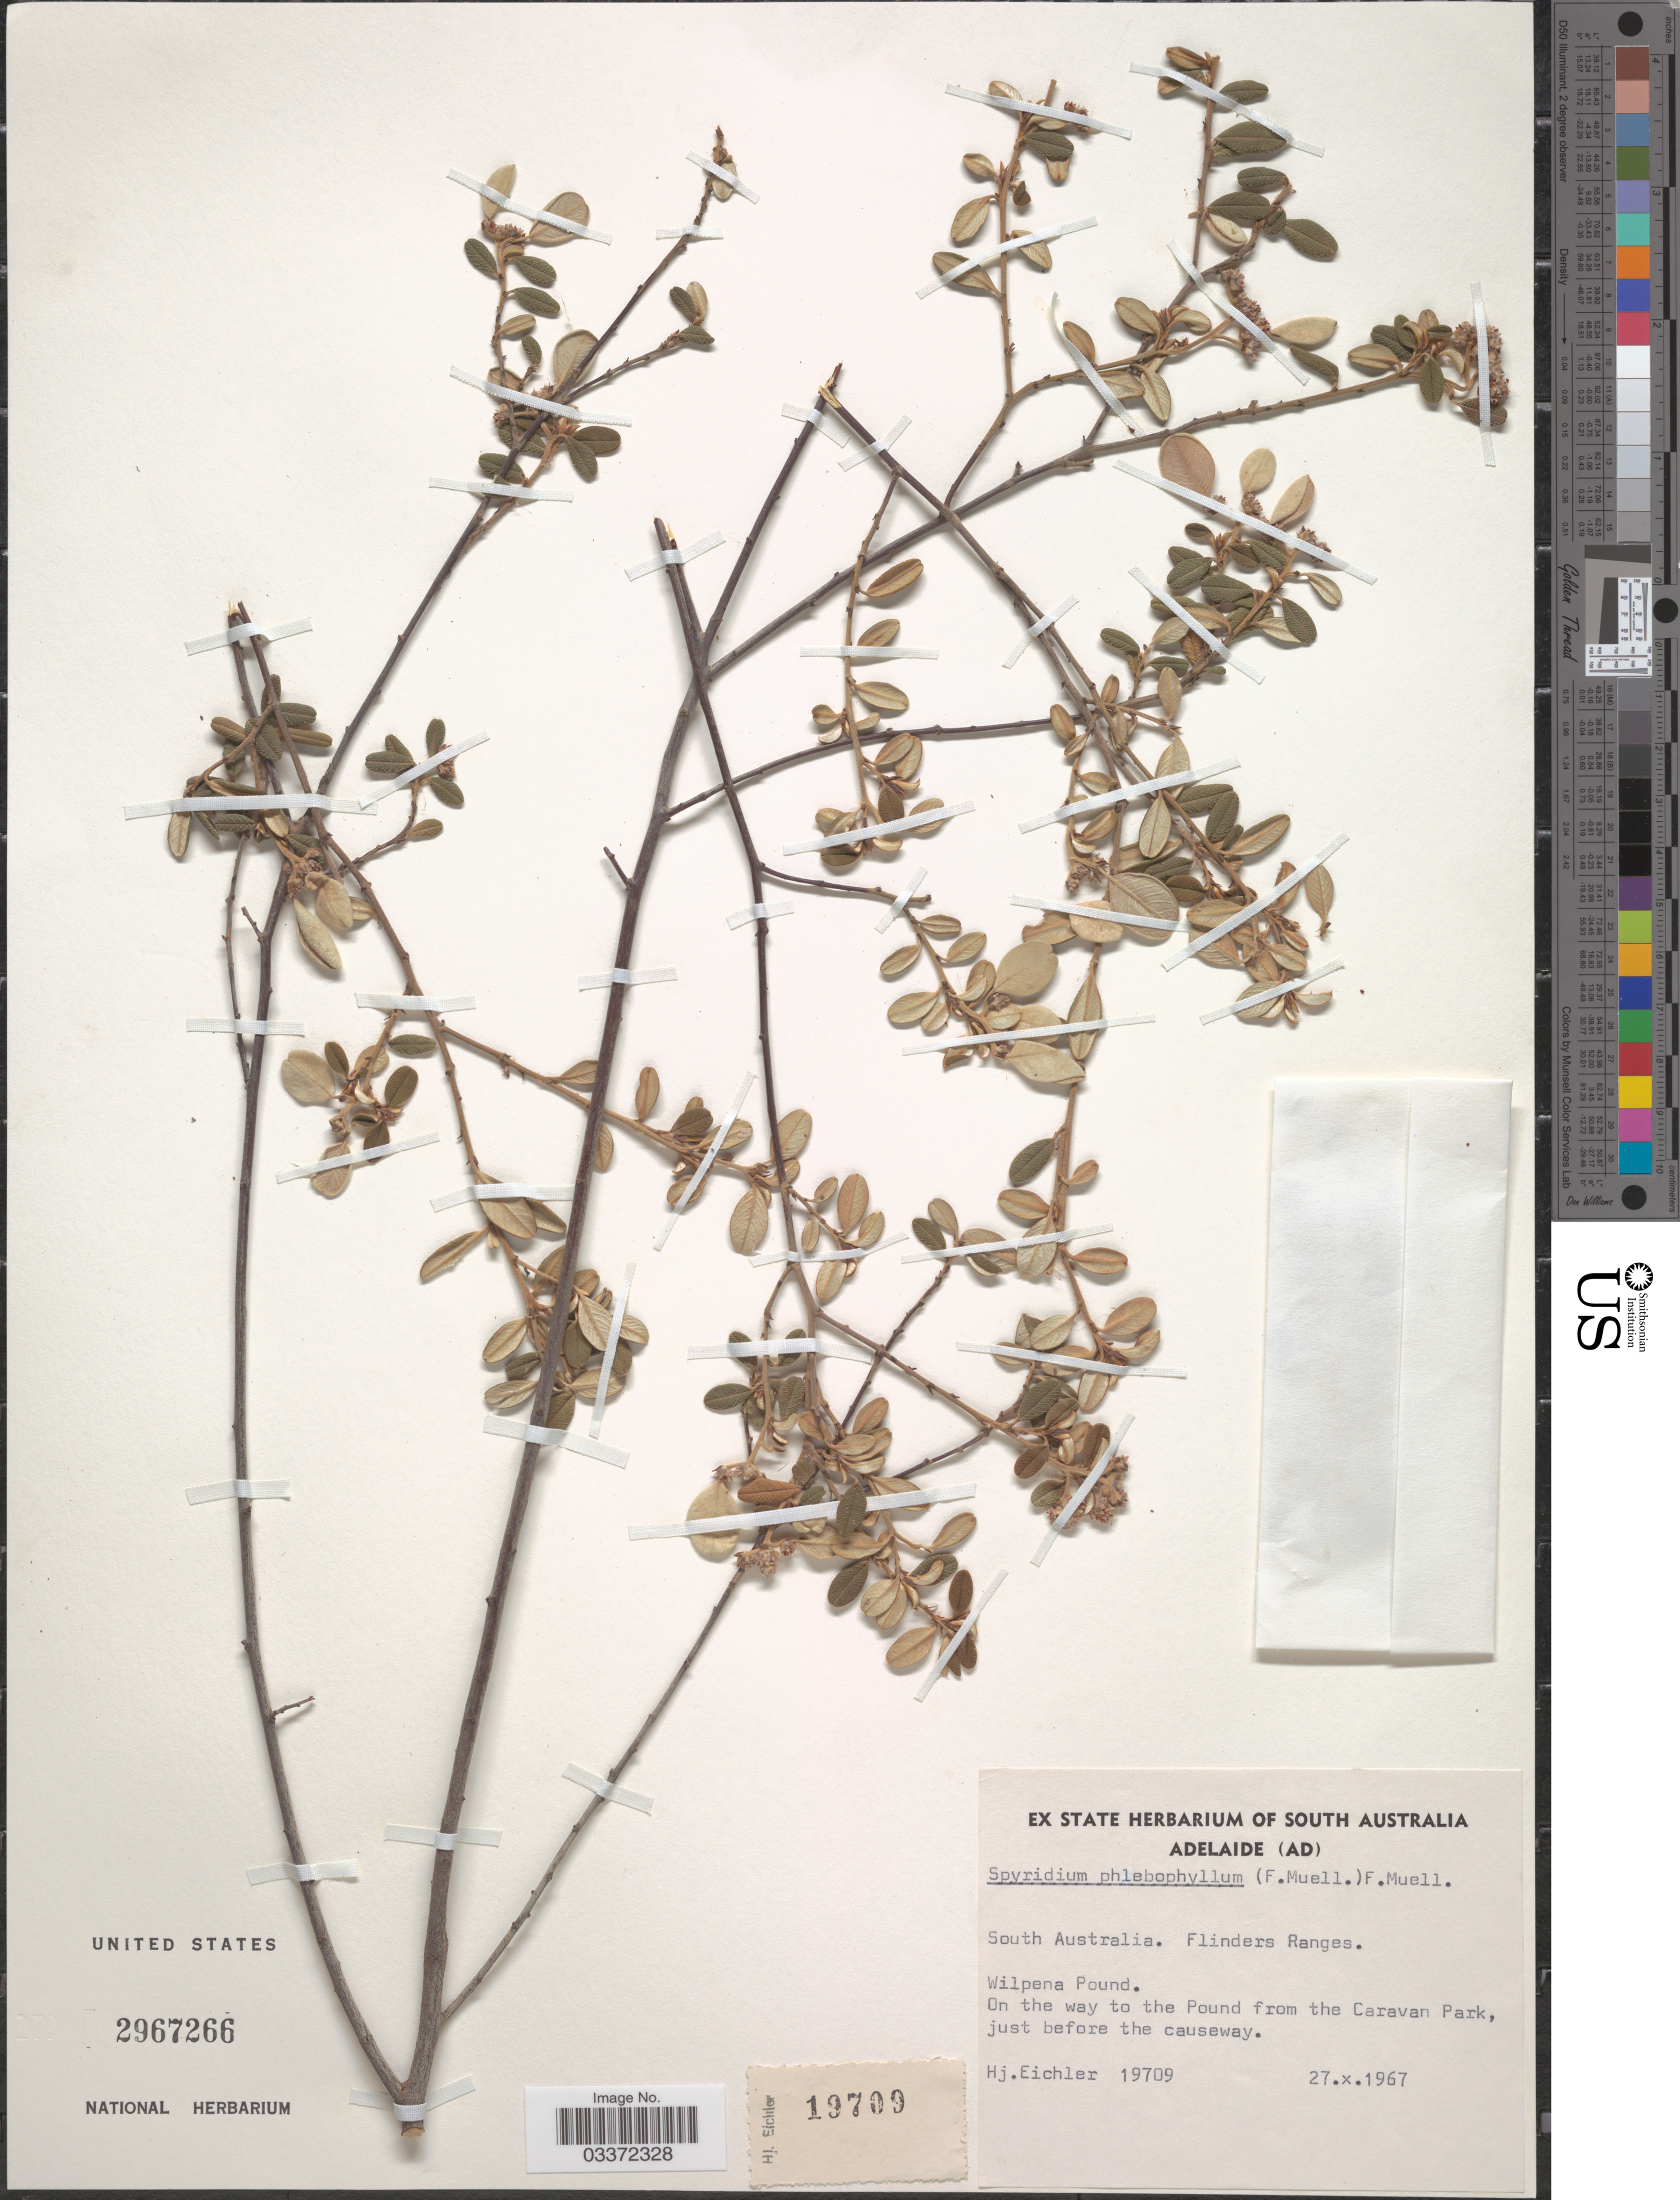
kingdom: Plantae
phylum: Tracheophyta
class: Magnoliopsida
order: Rosales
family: Rhamnaceae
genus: Spyridium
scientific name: Spyridium phlebophyllum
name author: (F. Muell.) F. Muell.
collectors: H. Eichler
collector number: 19709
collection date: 1967-10-27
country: Australia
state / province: South Australia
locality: Flinders Ranges, Wilpena Pound. On the way to the Pound from the Caravan Park, just before the causeway.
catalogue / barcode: US 2967266